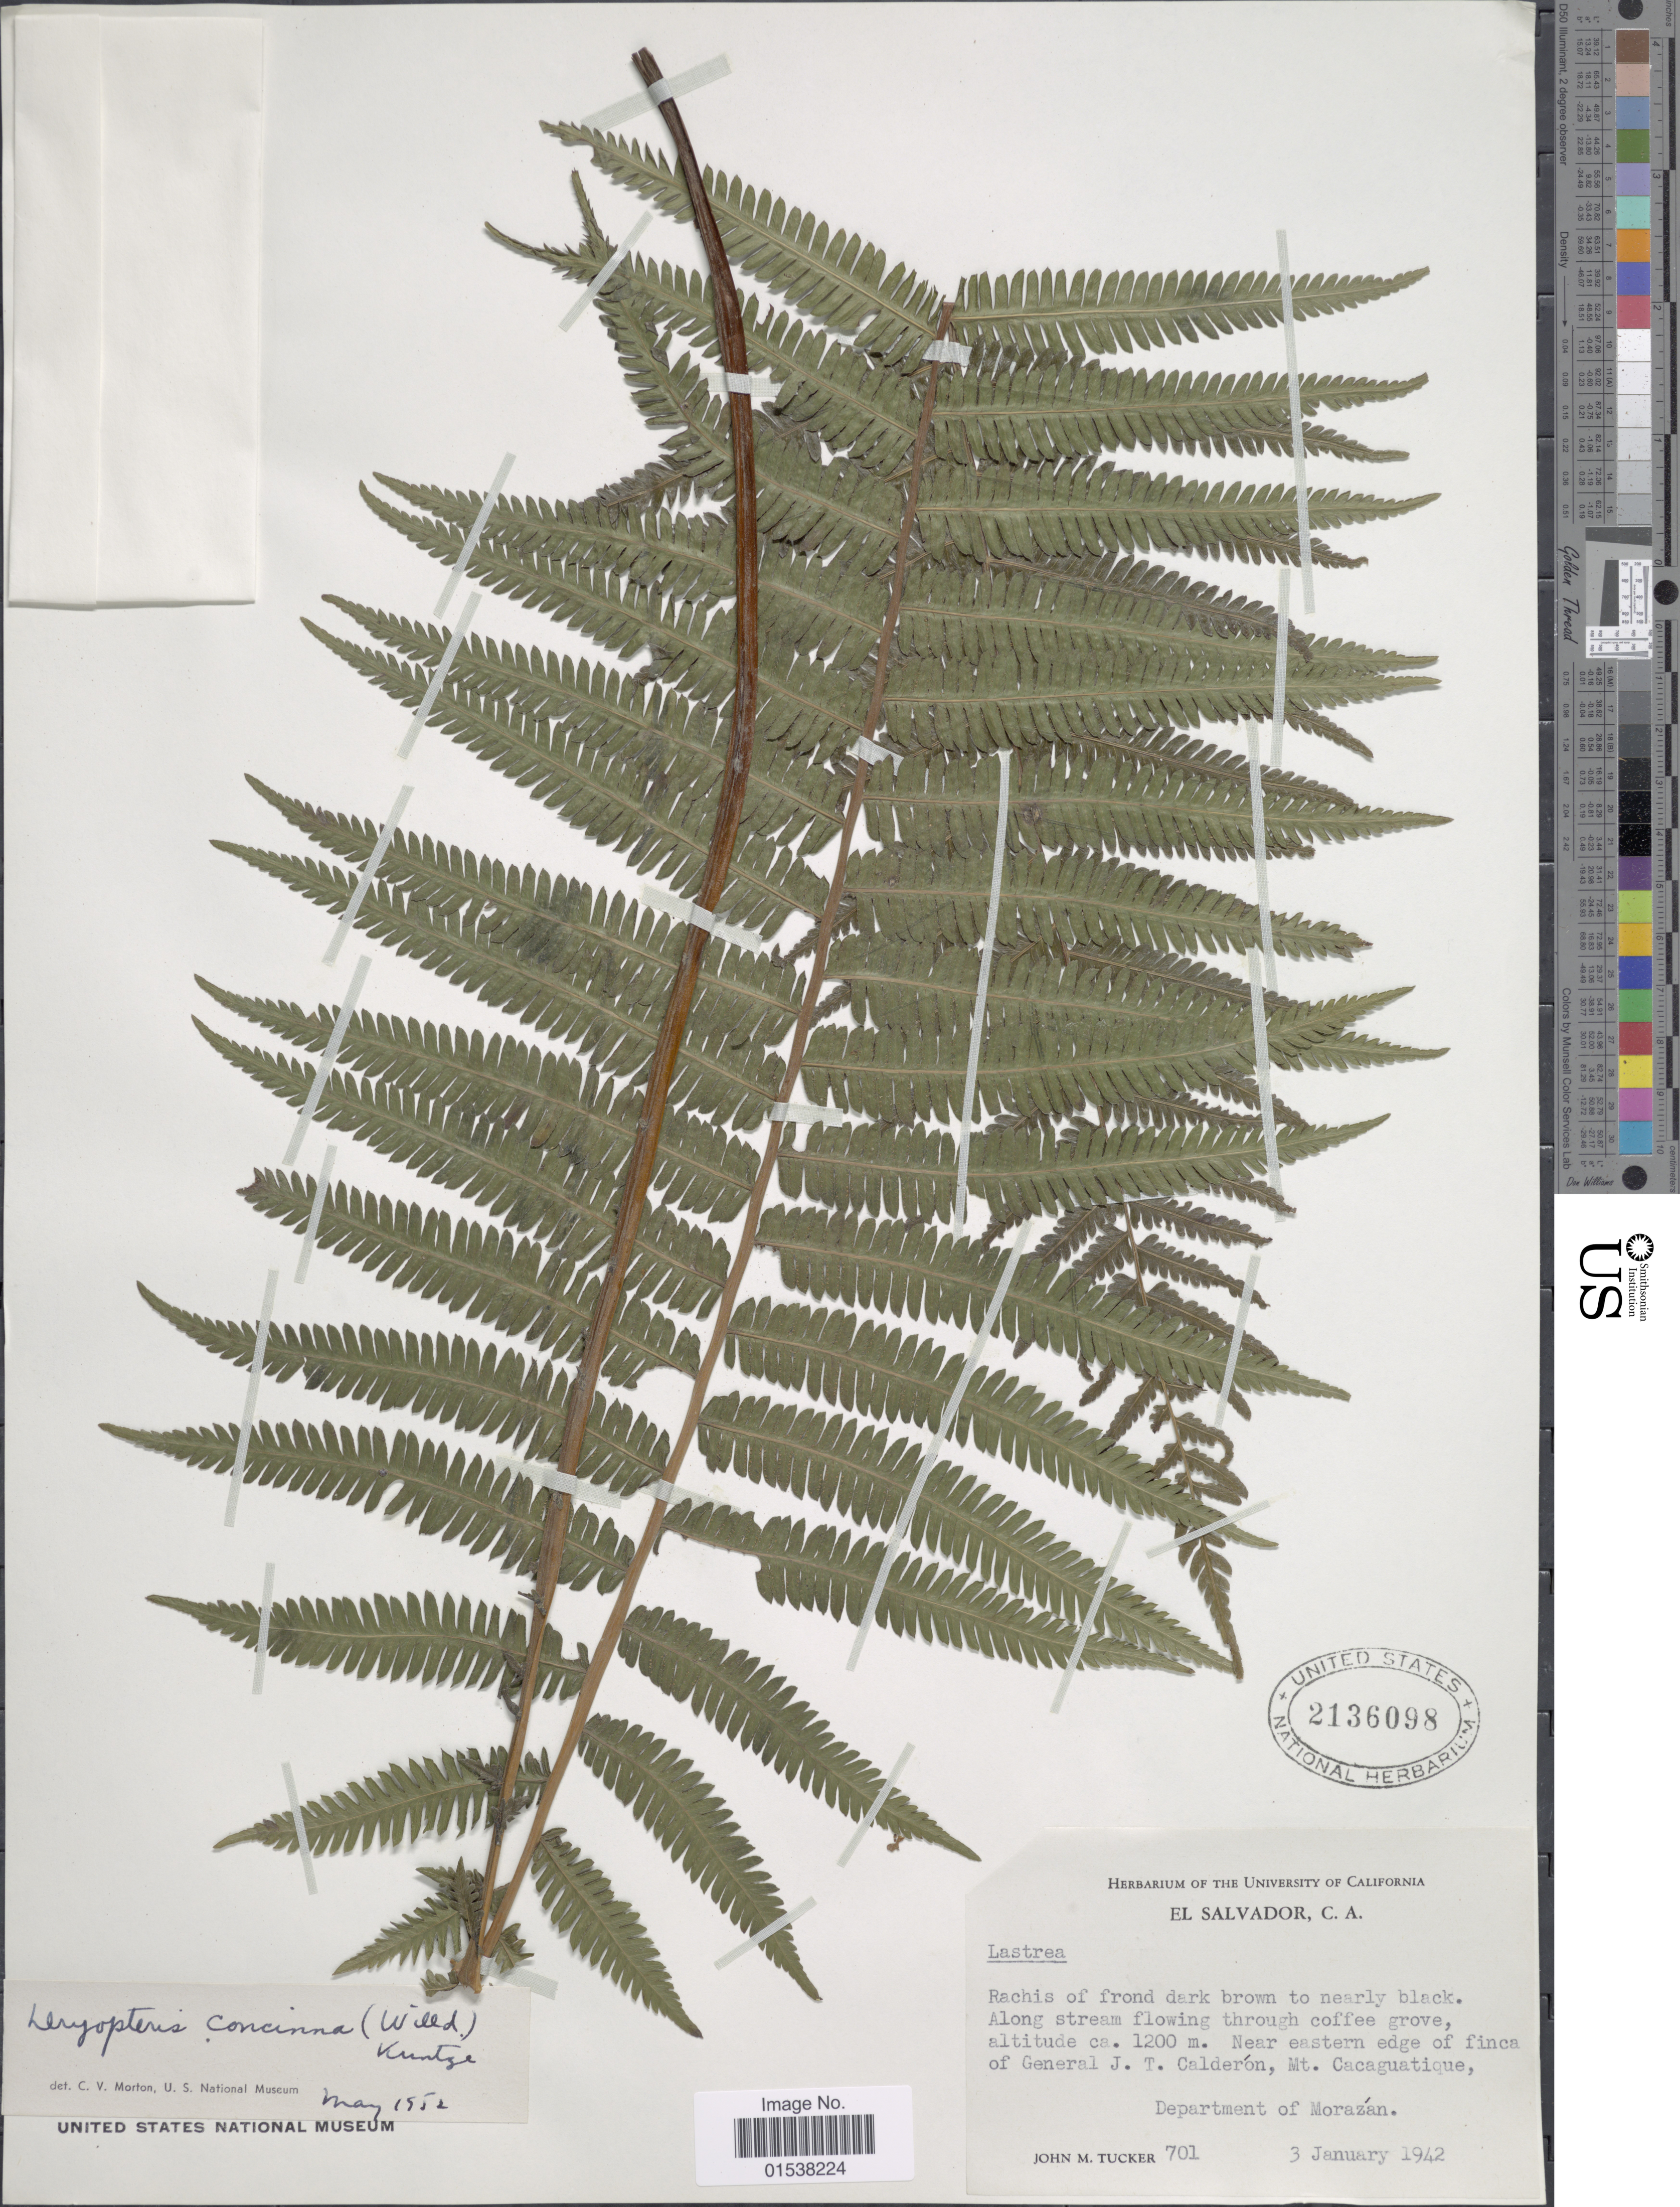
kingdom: Plantae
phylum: Tracheophyta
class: Polypodiopsida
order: Polypodiales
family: Thelypteridaceae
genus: Amauropelta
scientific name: Amauropelta concinna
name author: (Willd.) Pic. Serm.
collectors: J. M. Tucker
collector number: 701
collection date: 1942-01-03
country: El Salvador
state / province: Morazan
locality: El Salvador, C. A., along stream flowing through coffee grove, near eastern edge of finca of General J. T. Calderon, Mt. Cacaguatique, Department of Morazan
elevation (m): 1200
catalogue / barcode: US 2136098